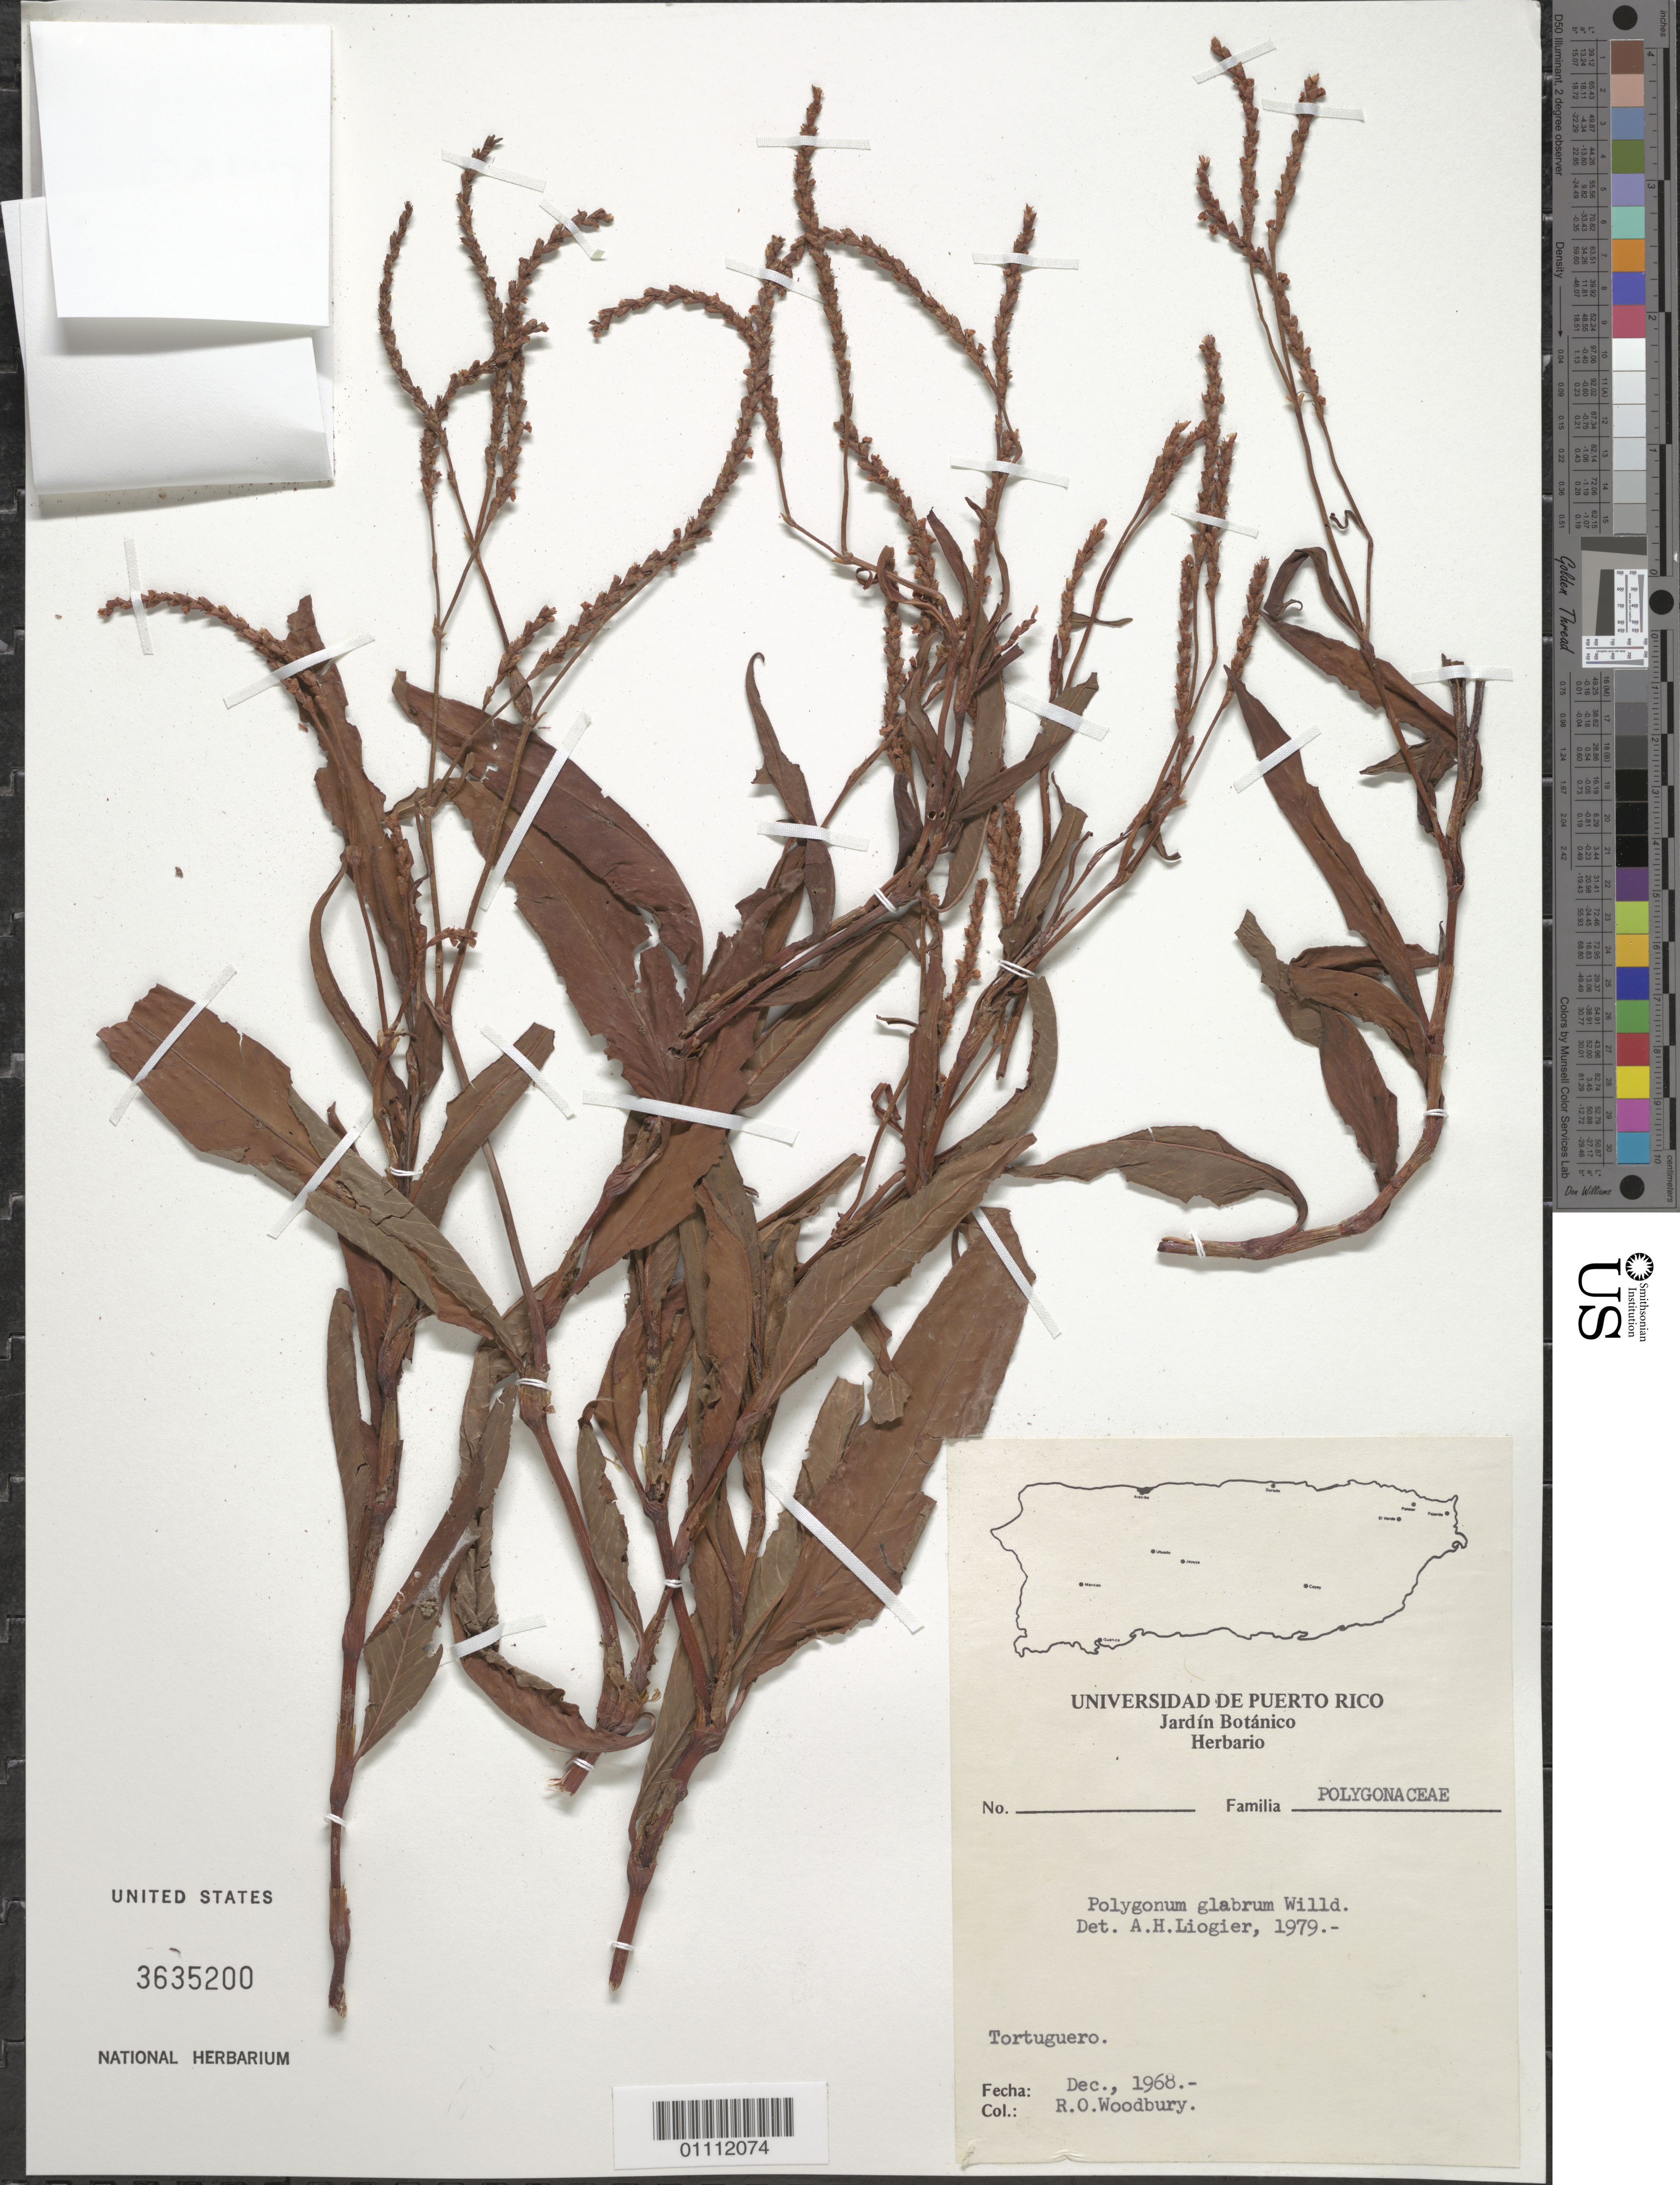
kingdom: Plantae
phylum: Tracheophyta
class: Magnoliopsida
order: Caryophyllales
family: Polygonaceae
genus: Polygonum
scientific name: Polygonum glabrum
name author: Willd.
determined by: Liogier, Alain H.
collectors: R. O. Woodbury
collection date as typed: Dec 1968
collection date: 1968-12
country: Puerto Rico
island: Puerto Rico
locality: Tortuguero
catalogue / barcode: US 3635200